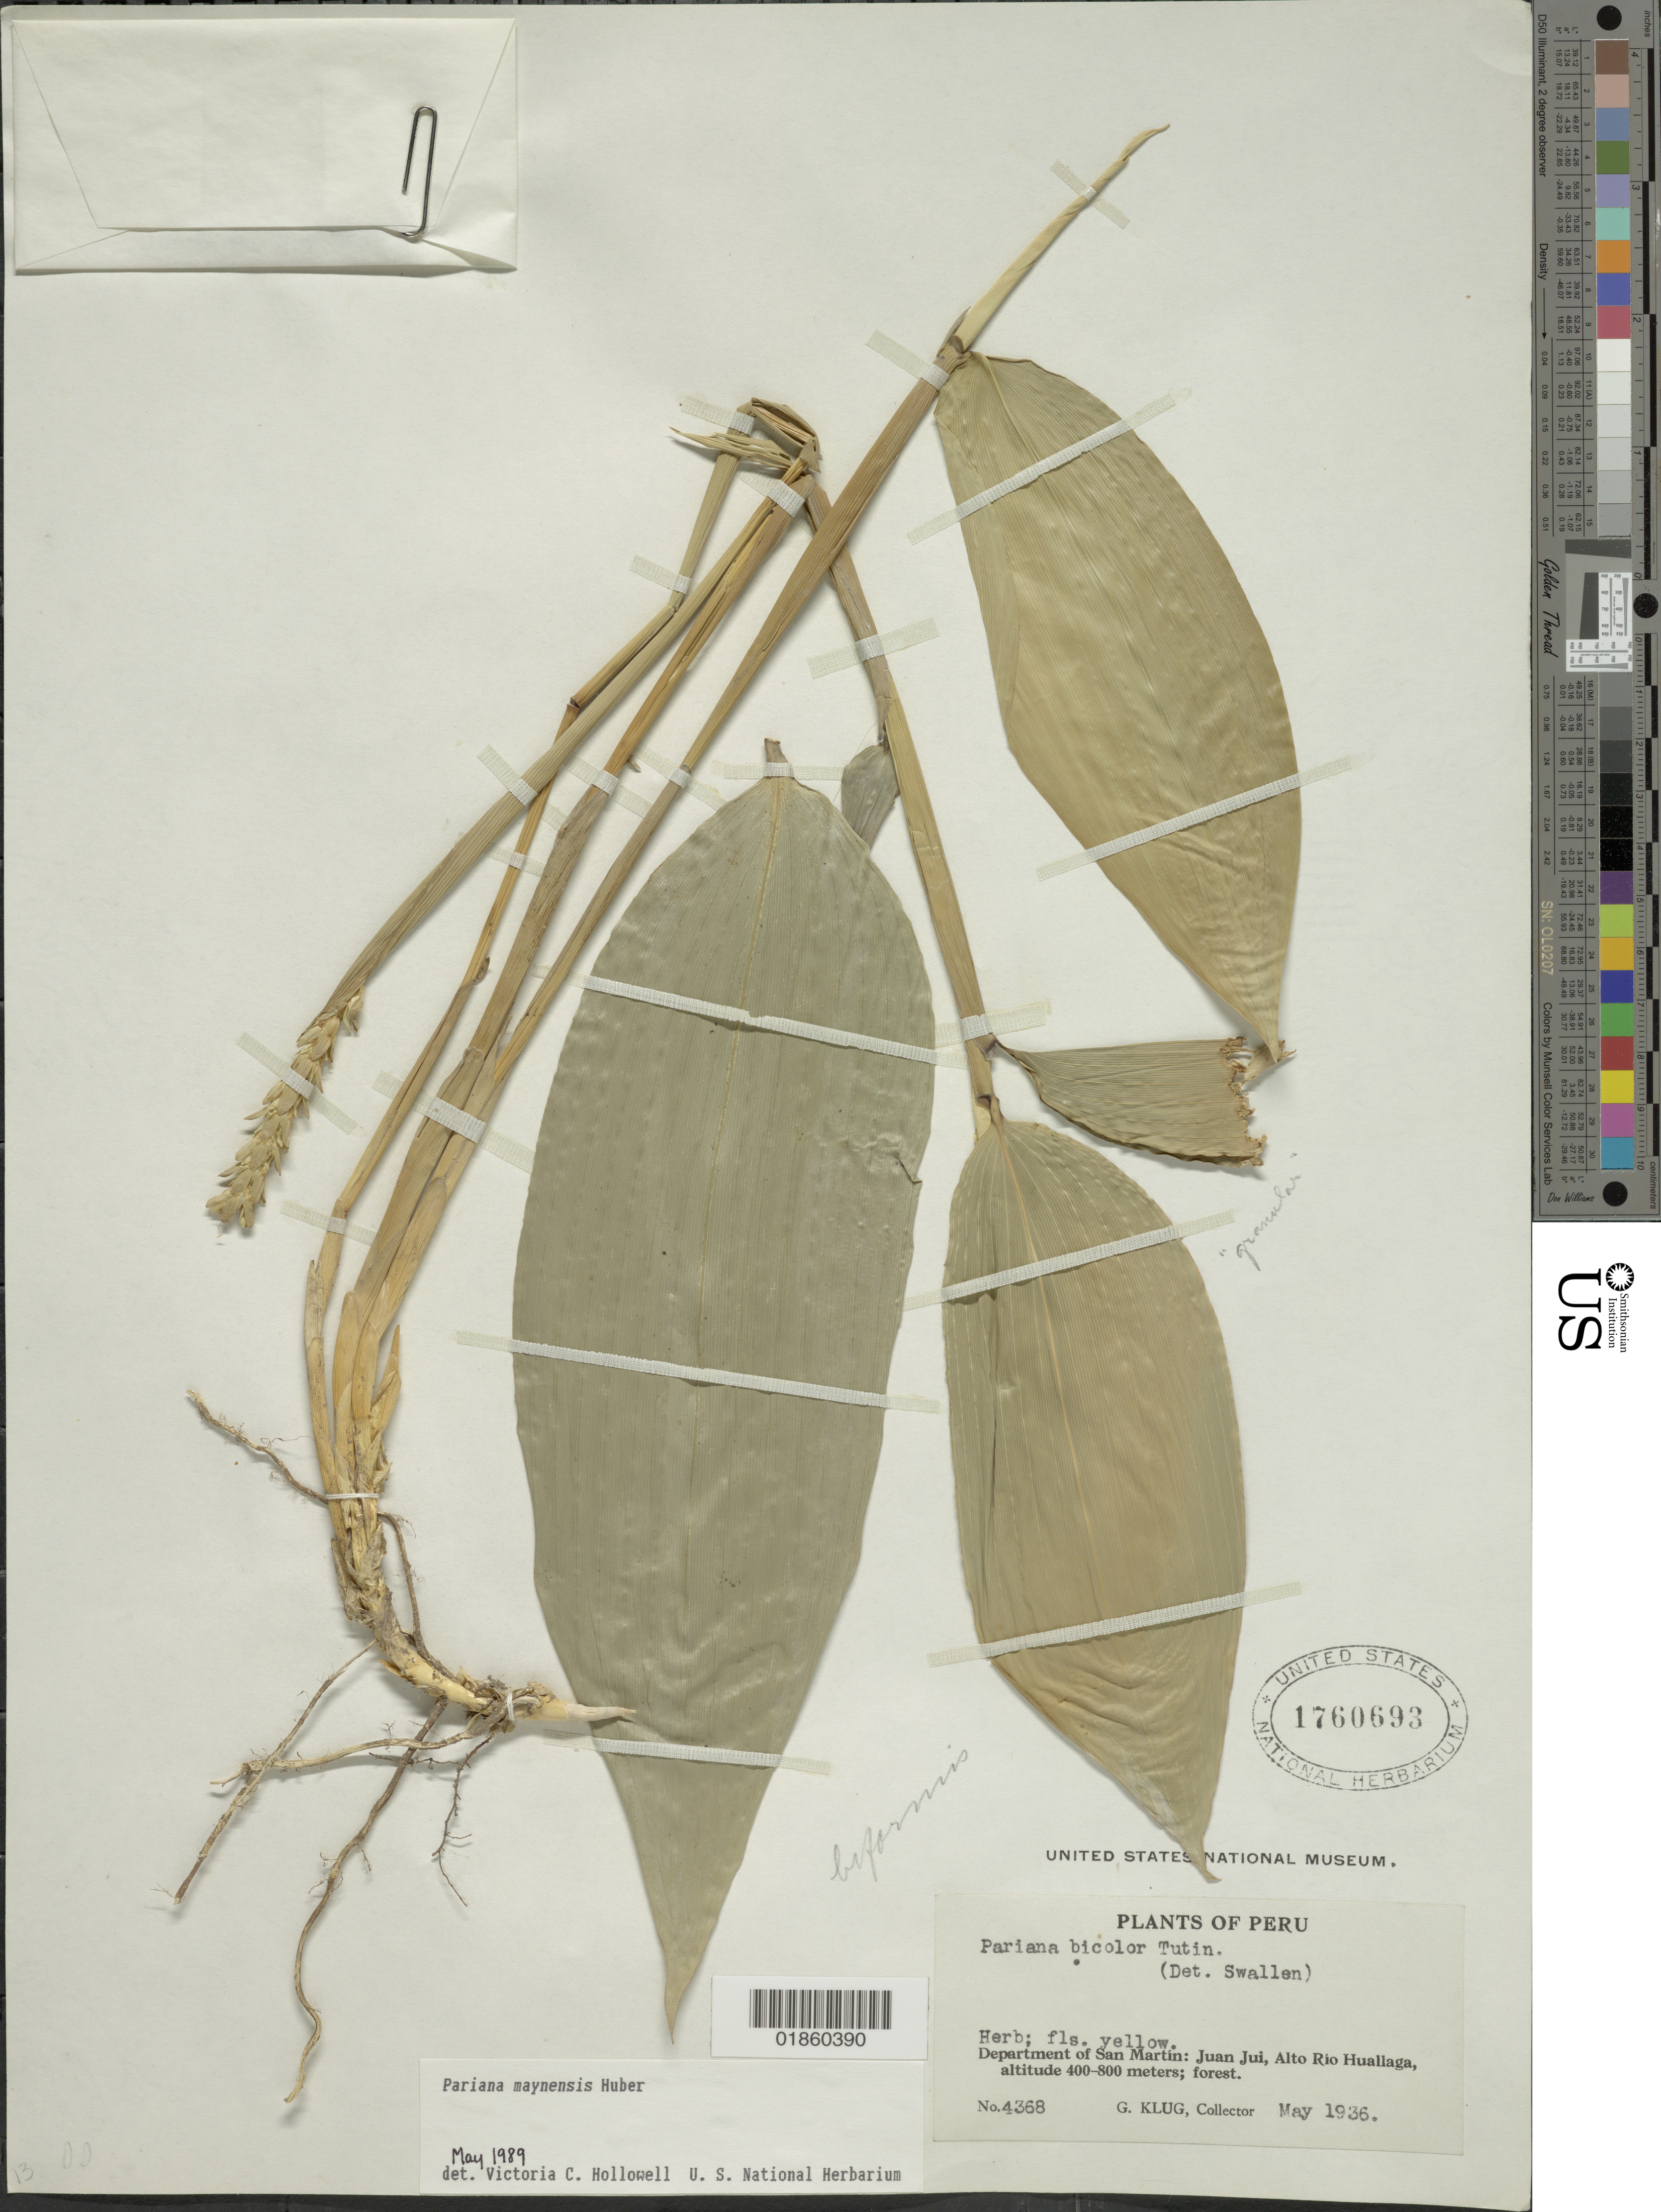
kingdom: Plantae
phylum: Tracheophyta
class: Liliopsida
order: Poales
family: Poaceae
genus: Pariana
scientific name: Pariana maynensis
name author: Huber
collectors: G. Klug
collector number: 4368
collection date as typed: May 1936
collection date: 1936-05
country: Peru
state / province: San Martín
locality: Juan Jui, Alto Rio Huallaga.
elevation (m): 400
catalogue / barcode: US 1760693